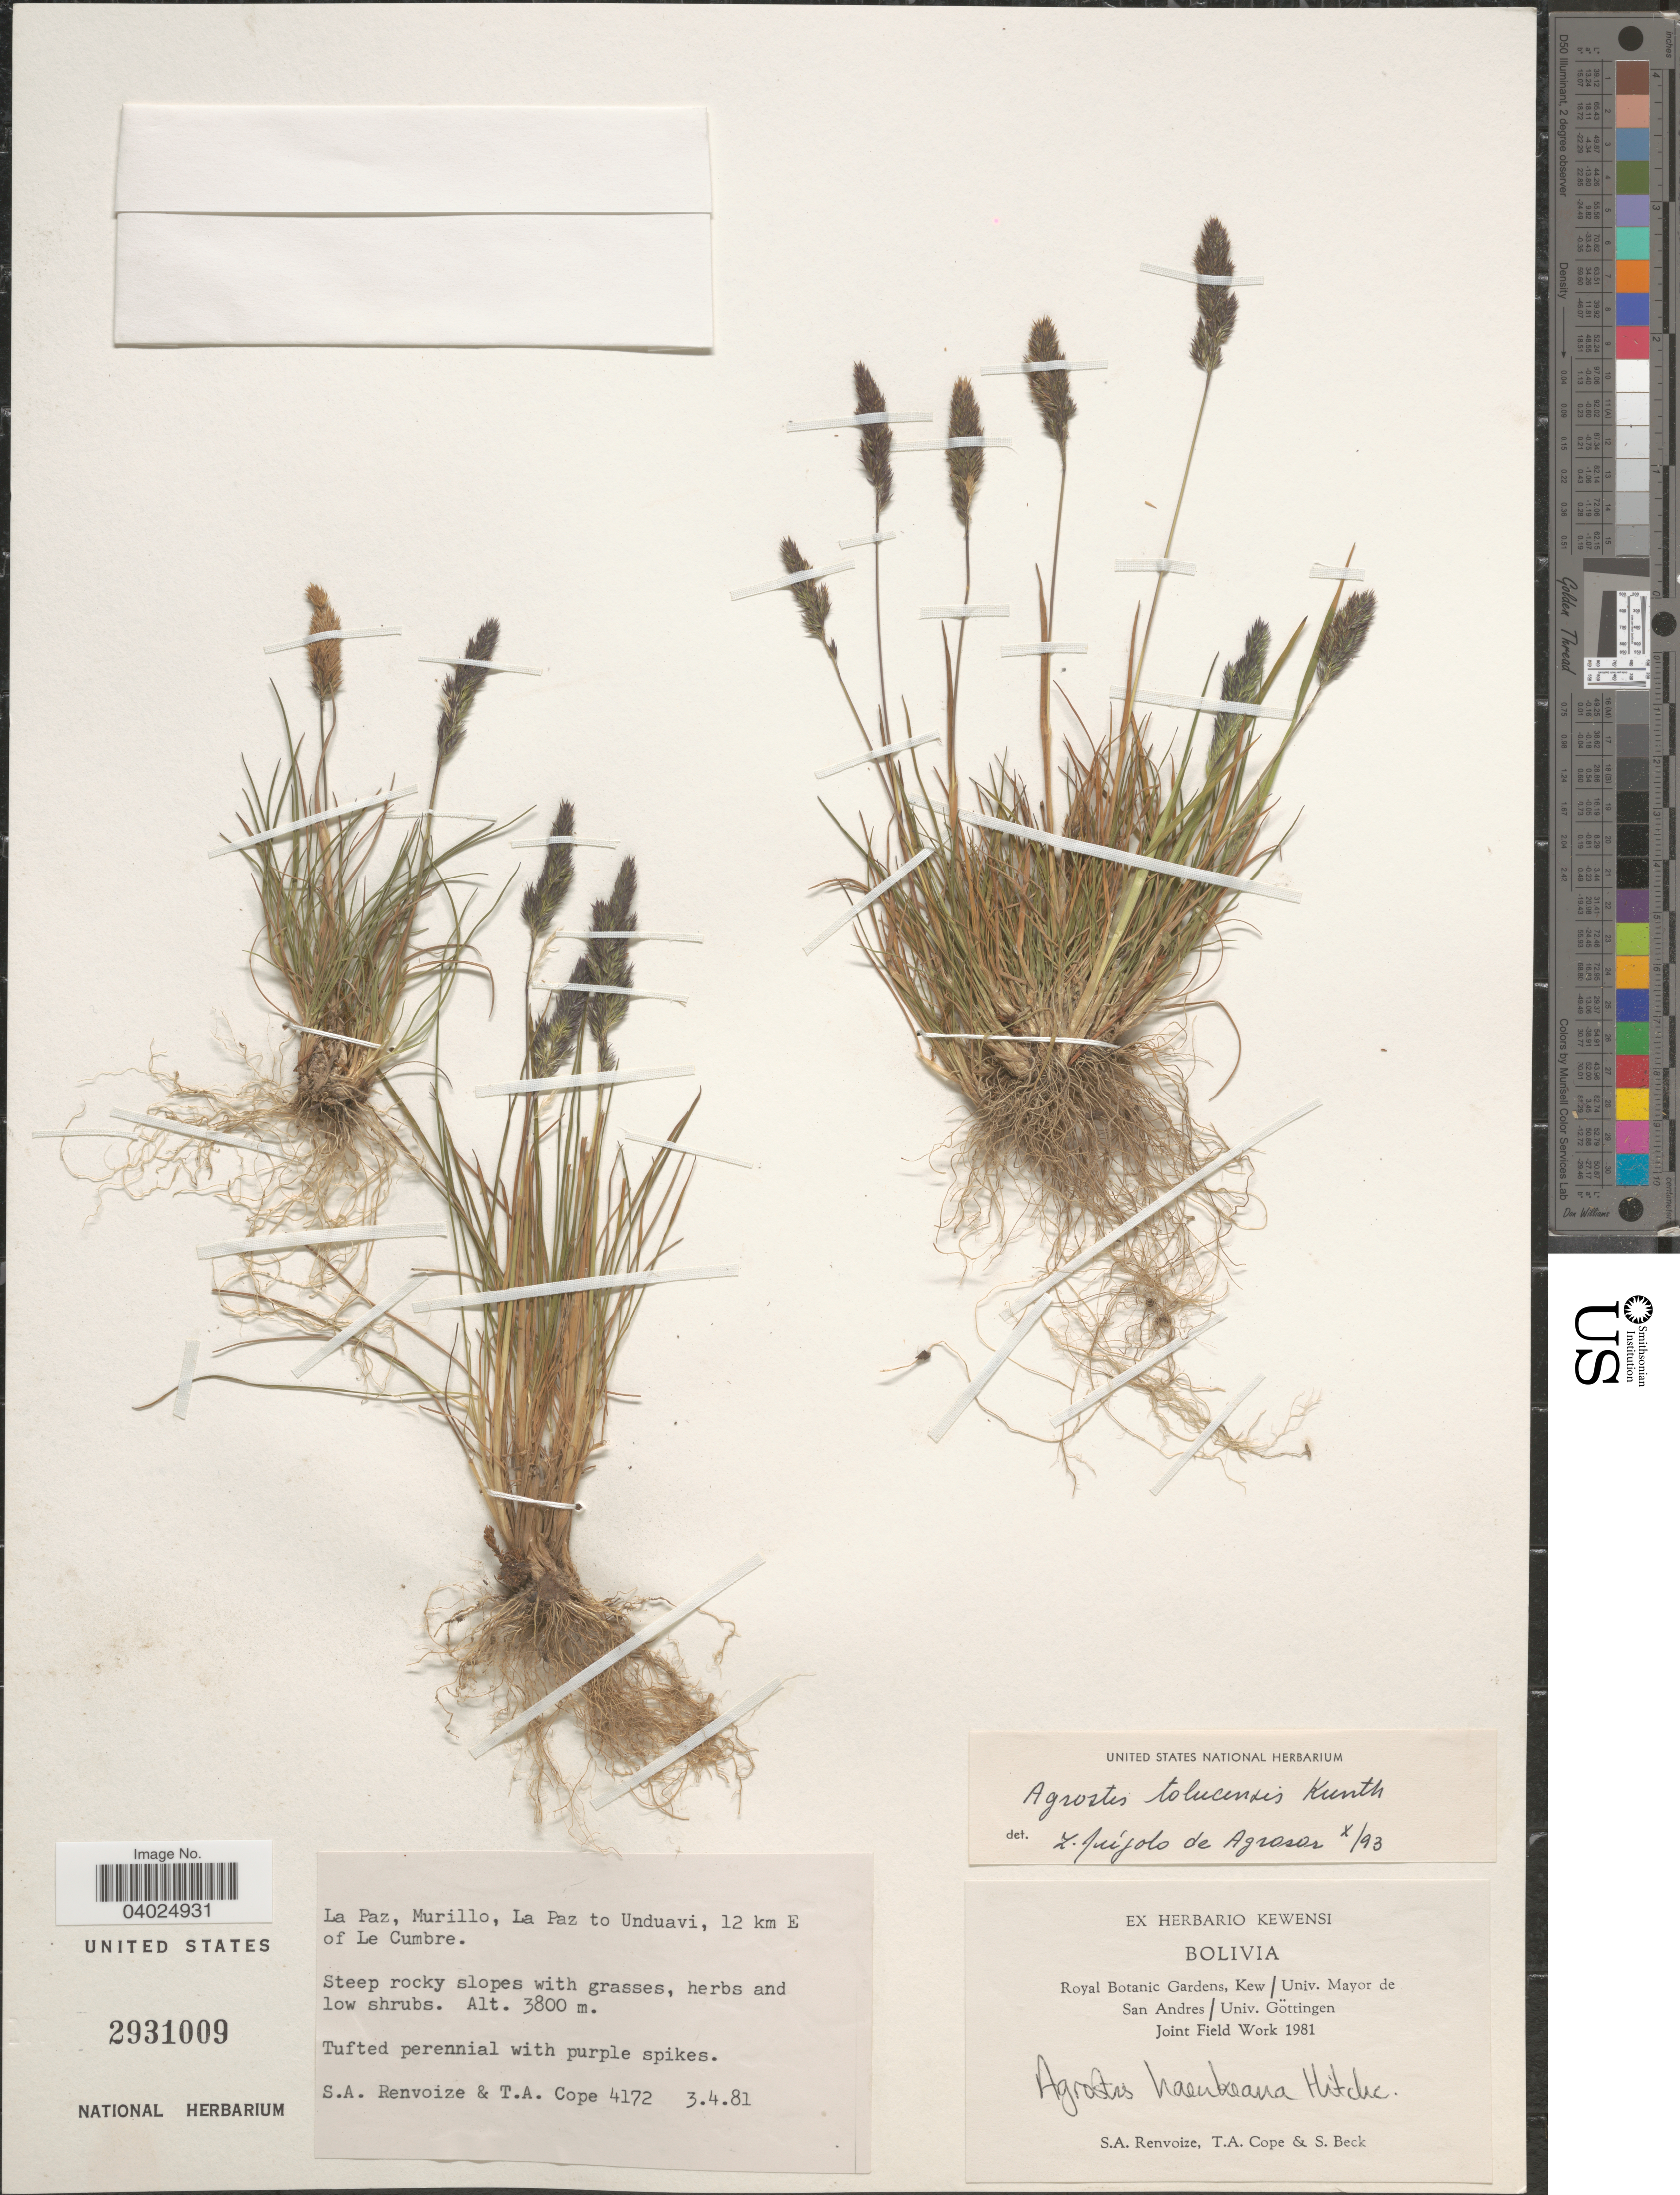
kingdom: Plantae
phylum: Tracheophyta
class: Liliopsida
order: Poales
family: Poaceae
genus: Agrostis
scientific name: Agrostis tolucensis Kunth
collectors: S. A. Renvoize, T. A. Cope & S. G. Beck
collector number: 4172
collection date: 1981-04-03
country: Bolivia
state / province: La Paz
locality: Murillo, La Paz to Unduavi, 12 km E of Le Cumbre.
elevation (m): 3800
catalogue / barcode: US 2931009